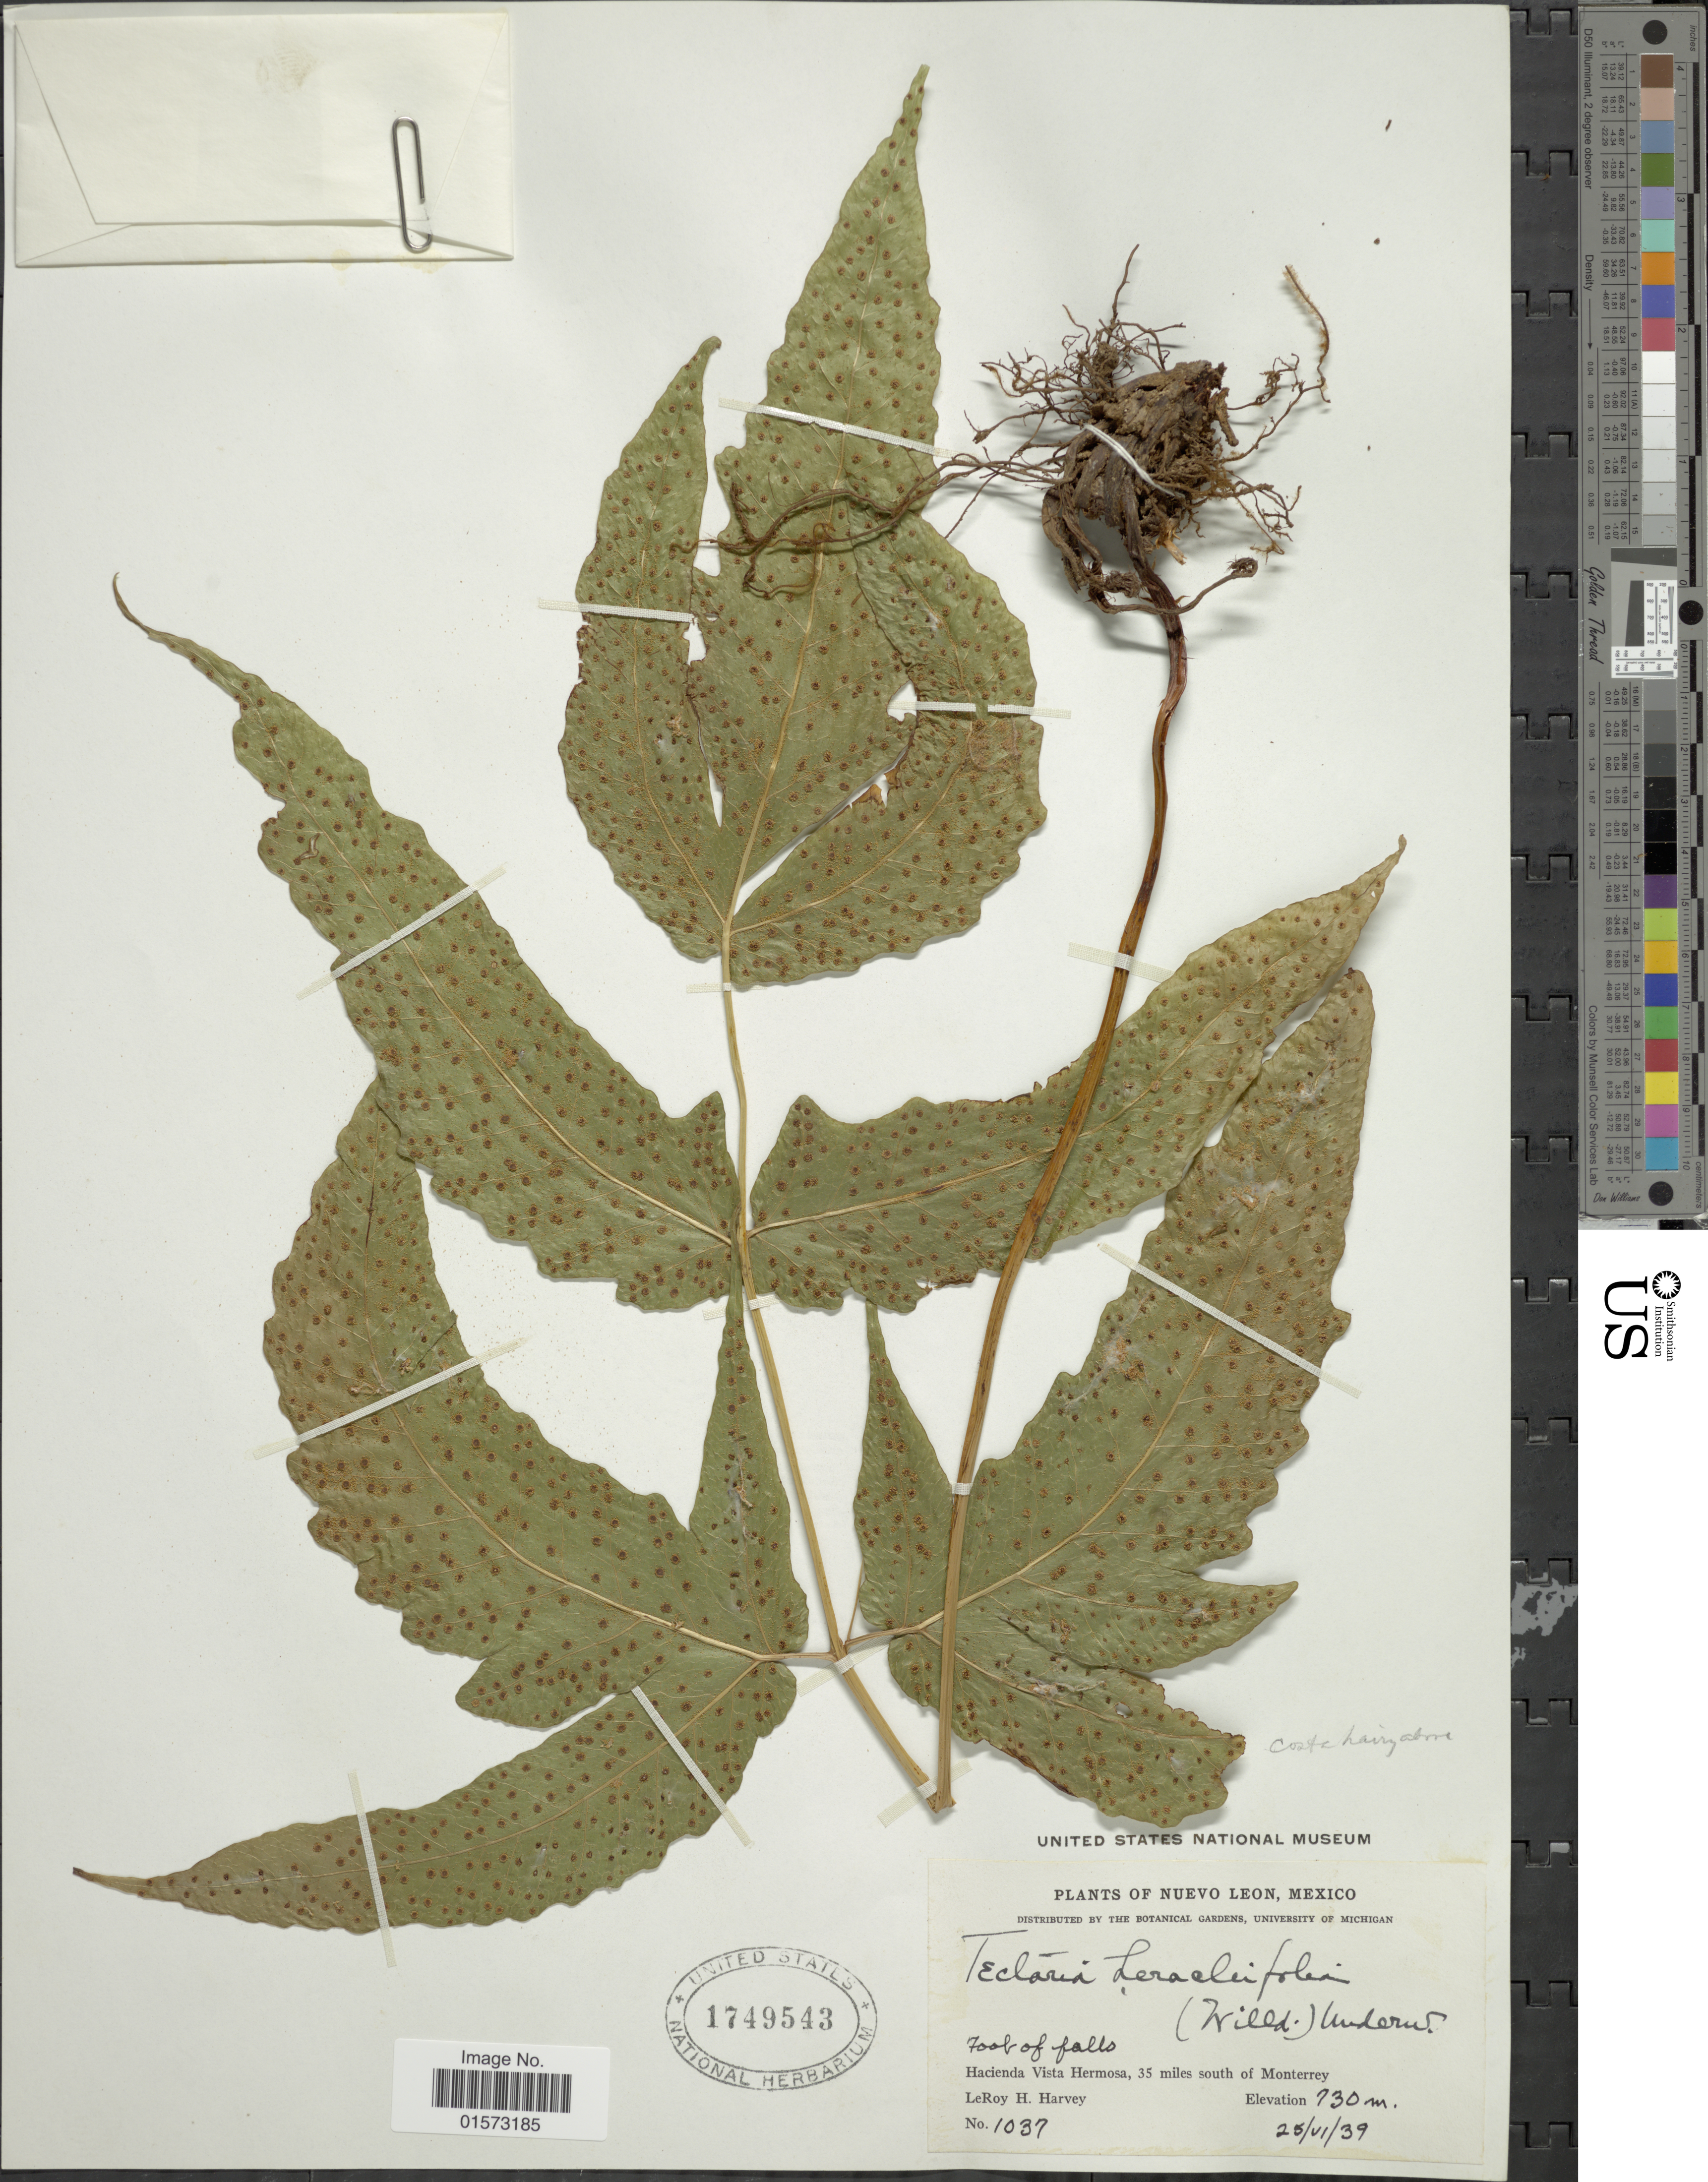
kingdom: Plantae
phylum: Tracheophyta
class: Polypodiopsida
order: Polypodiales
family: Tectariaceae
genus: Tectaria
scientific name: Tectaria heracleifolia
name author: (Willd.) Underw.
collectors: L. H. Harvey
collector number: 1037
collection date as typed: Transcribed d/m/y: 25/6/39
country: Mexico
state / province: Nuevo León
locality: Hacienda Vista Hermosa, 5 miles south of Monterrey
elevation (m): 730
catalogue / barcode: US 1749543